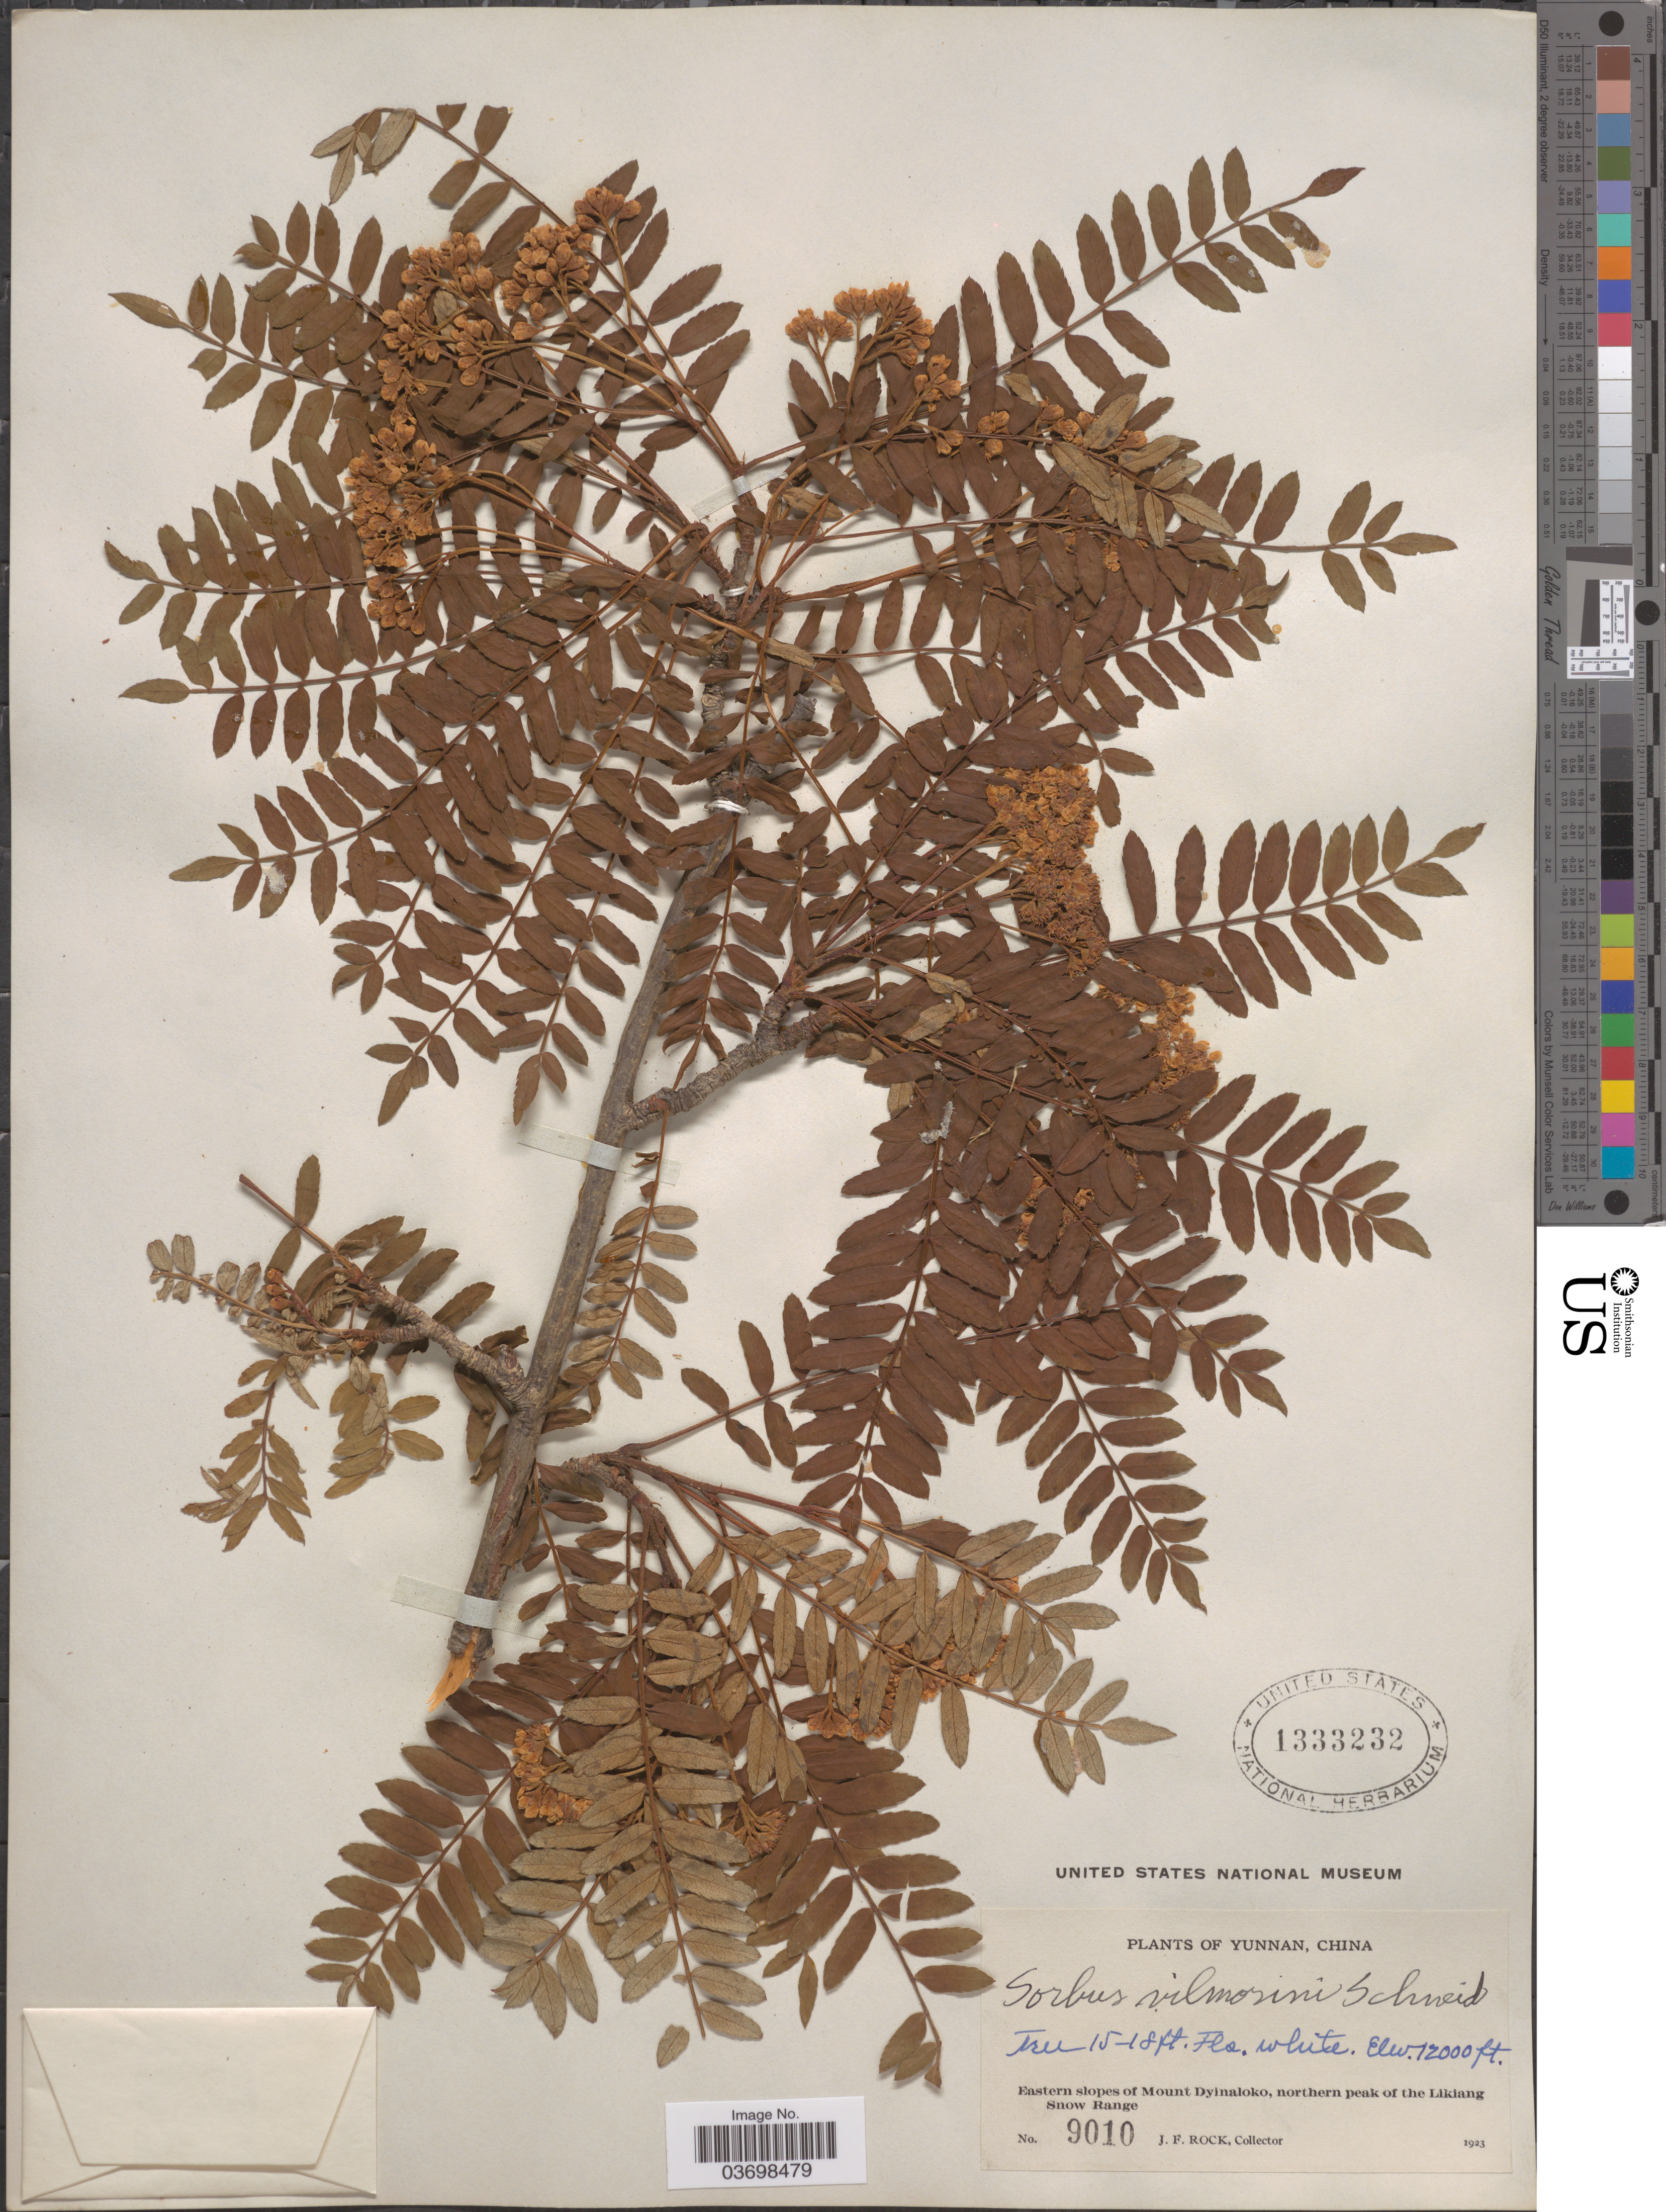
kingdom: Plantae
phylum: Tracheophyta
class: Magnoliopsida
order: Rosales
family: Rosaceae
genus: Sorbus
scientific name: Sorbus vilmorini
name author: C.K. Schneid.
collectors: J. Rock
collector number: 9010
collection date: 1923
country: China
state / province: Yunnan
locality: Eastern slopes of Mount Dyinaloko, northern peak of the Likiang Snow Range.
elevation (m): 3658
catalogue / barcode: US 1333232